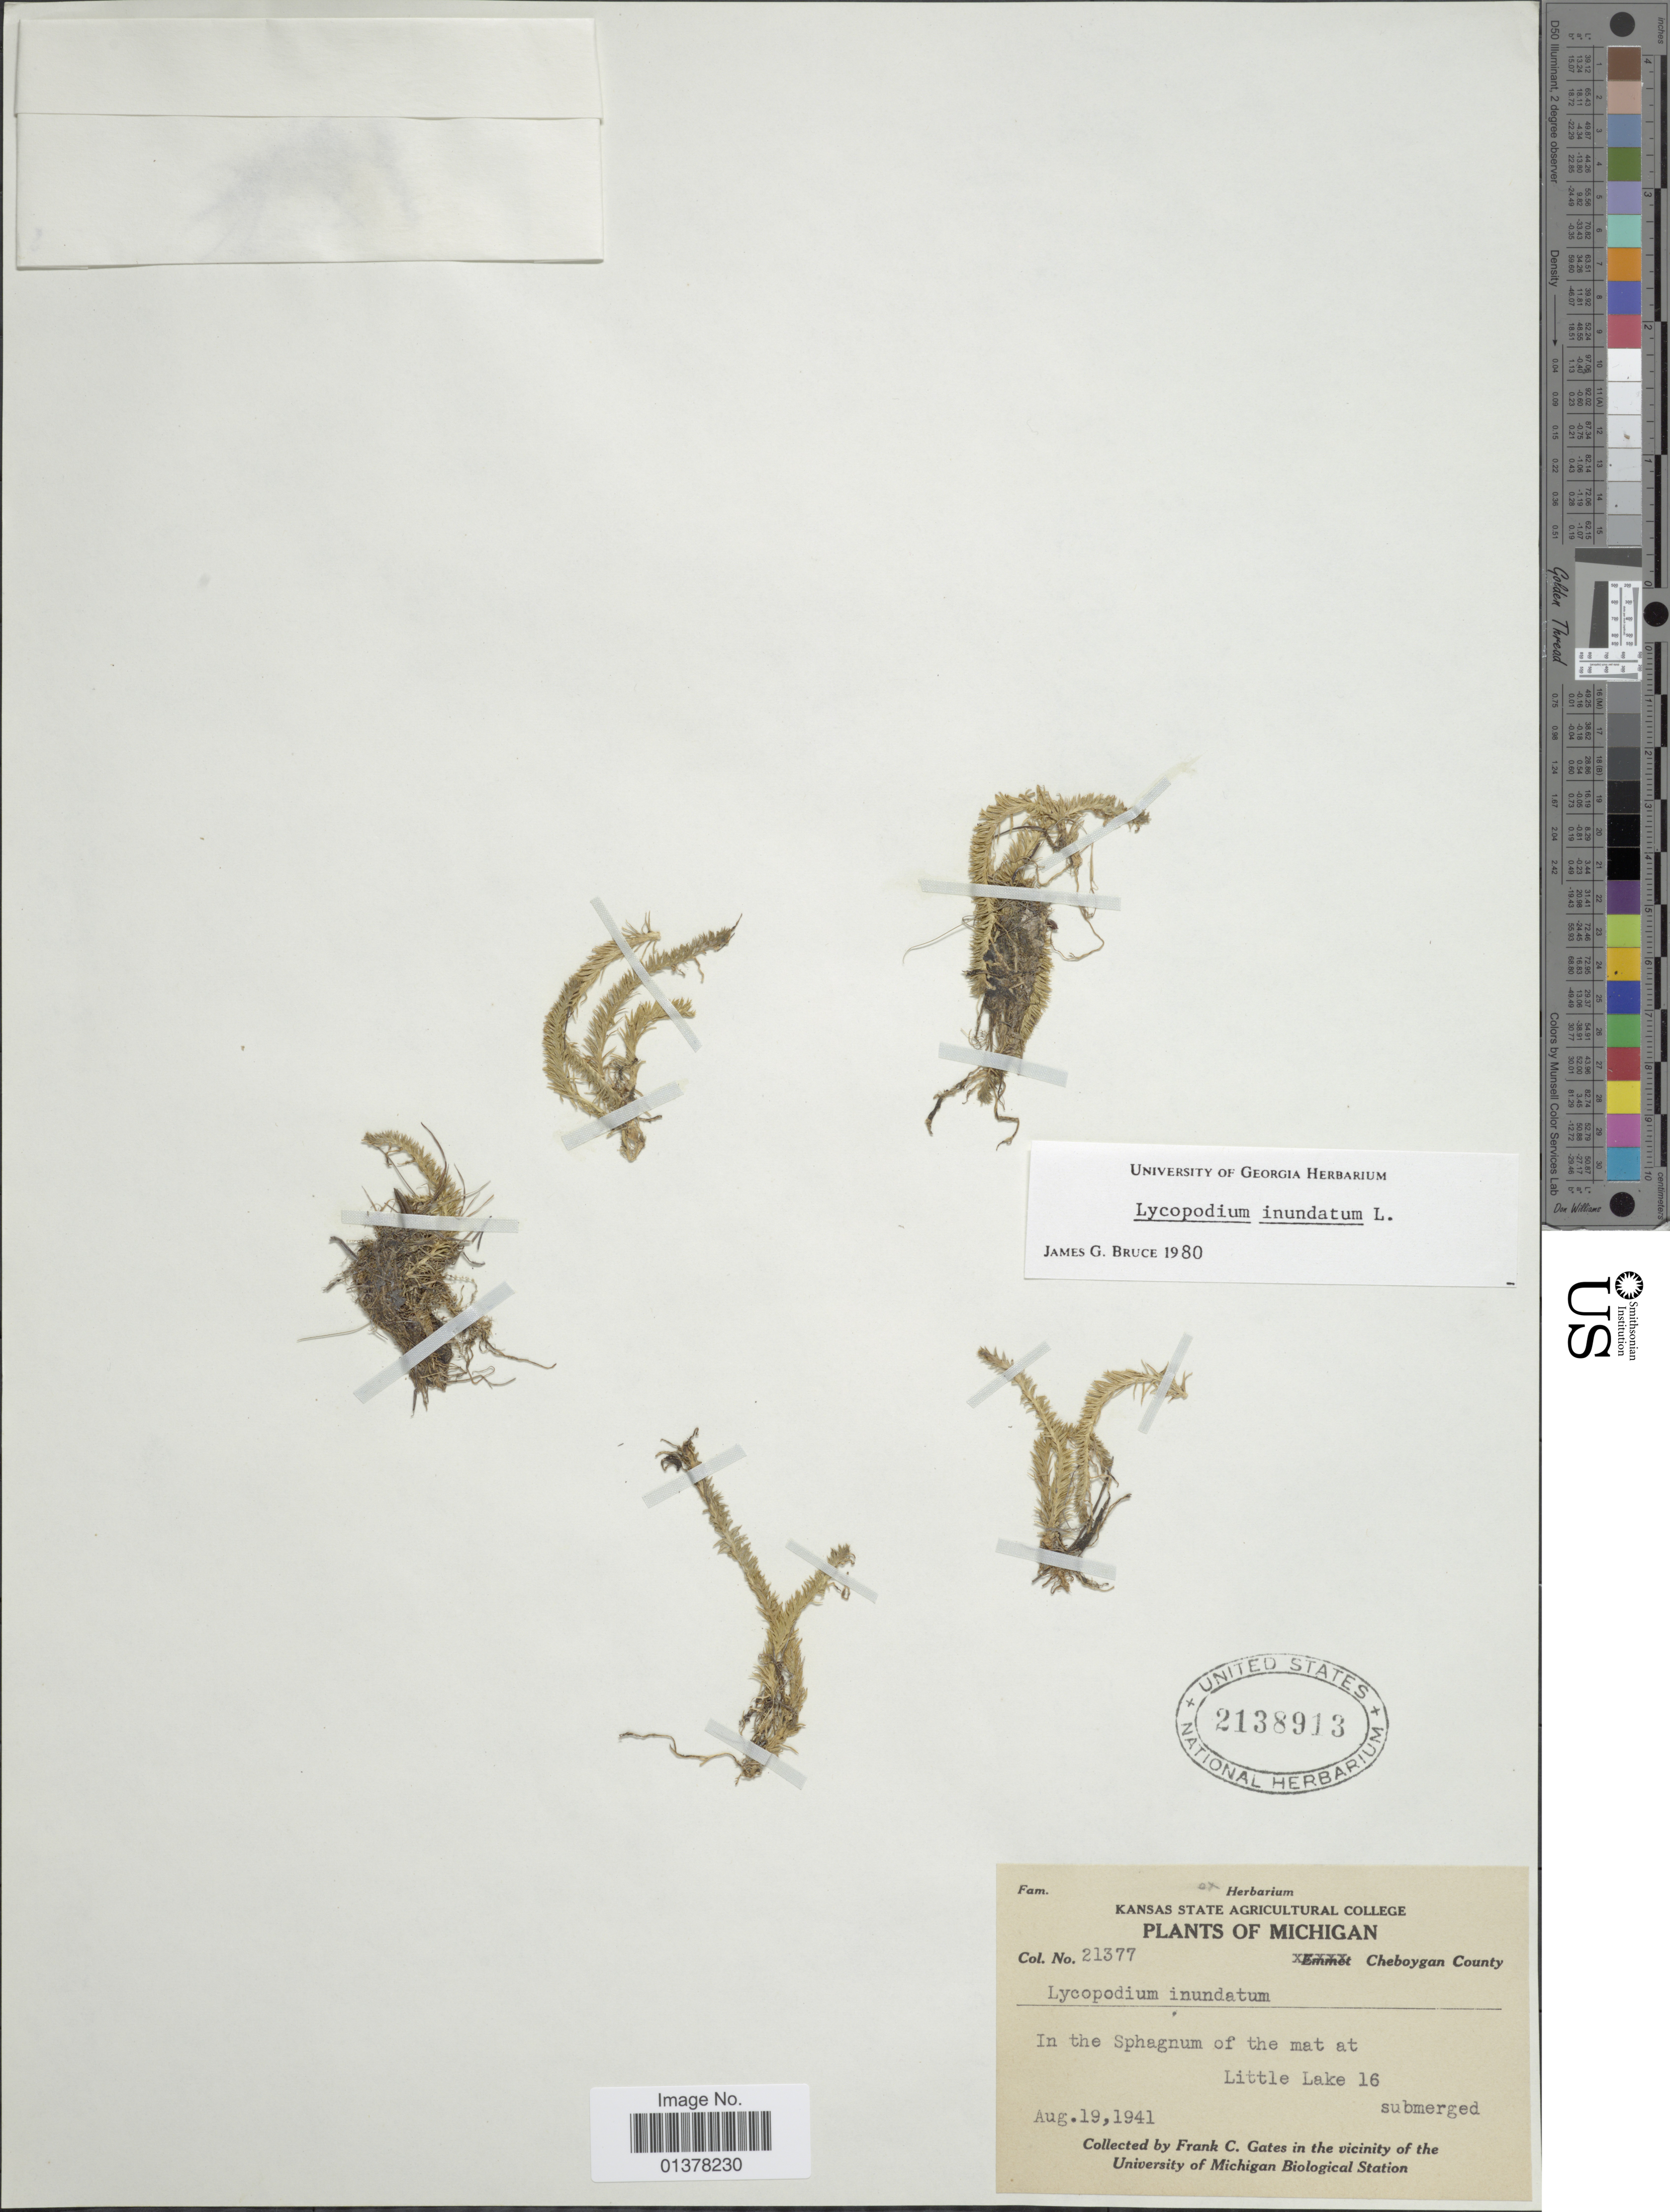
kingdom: Plantae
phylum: Tracheophyta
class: Lycopodiopsida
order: Lycopodiales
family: Lycopodiaceae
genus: Lycopodiella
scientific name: Lycopodiella inundata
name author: (L.) Holub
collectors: F. C. Gates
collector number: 21377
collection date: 1941-08-19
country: United States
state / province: Michigan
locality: In the Sphagnum of the mat at Little Lake 16, Cheboyan County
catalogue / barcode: US 2138913